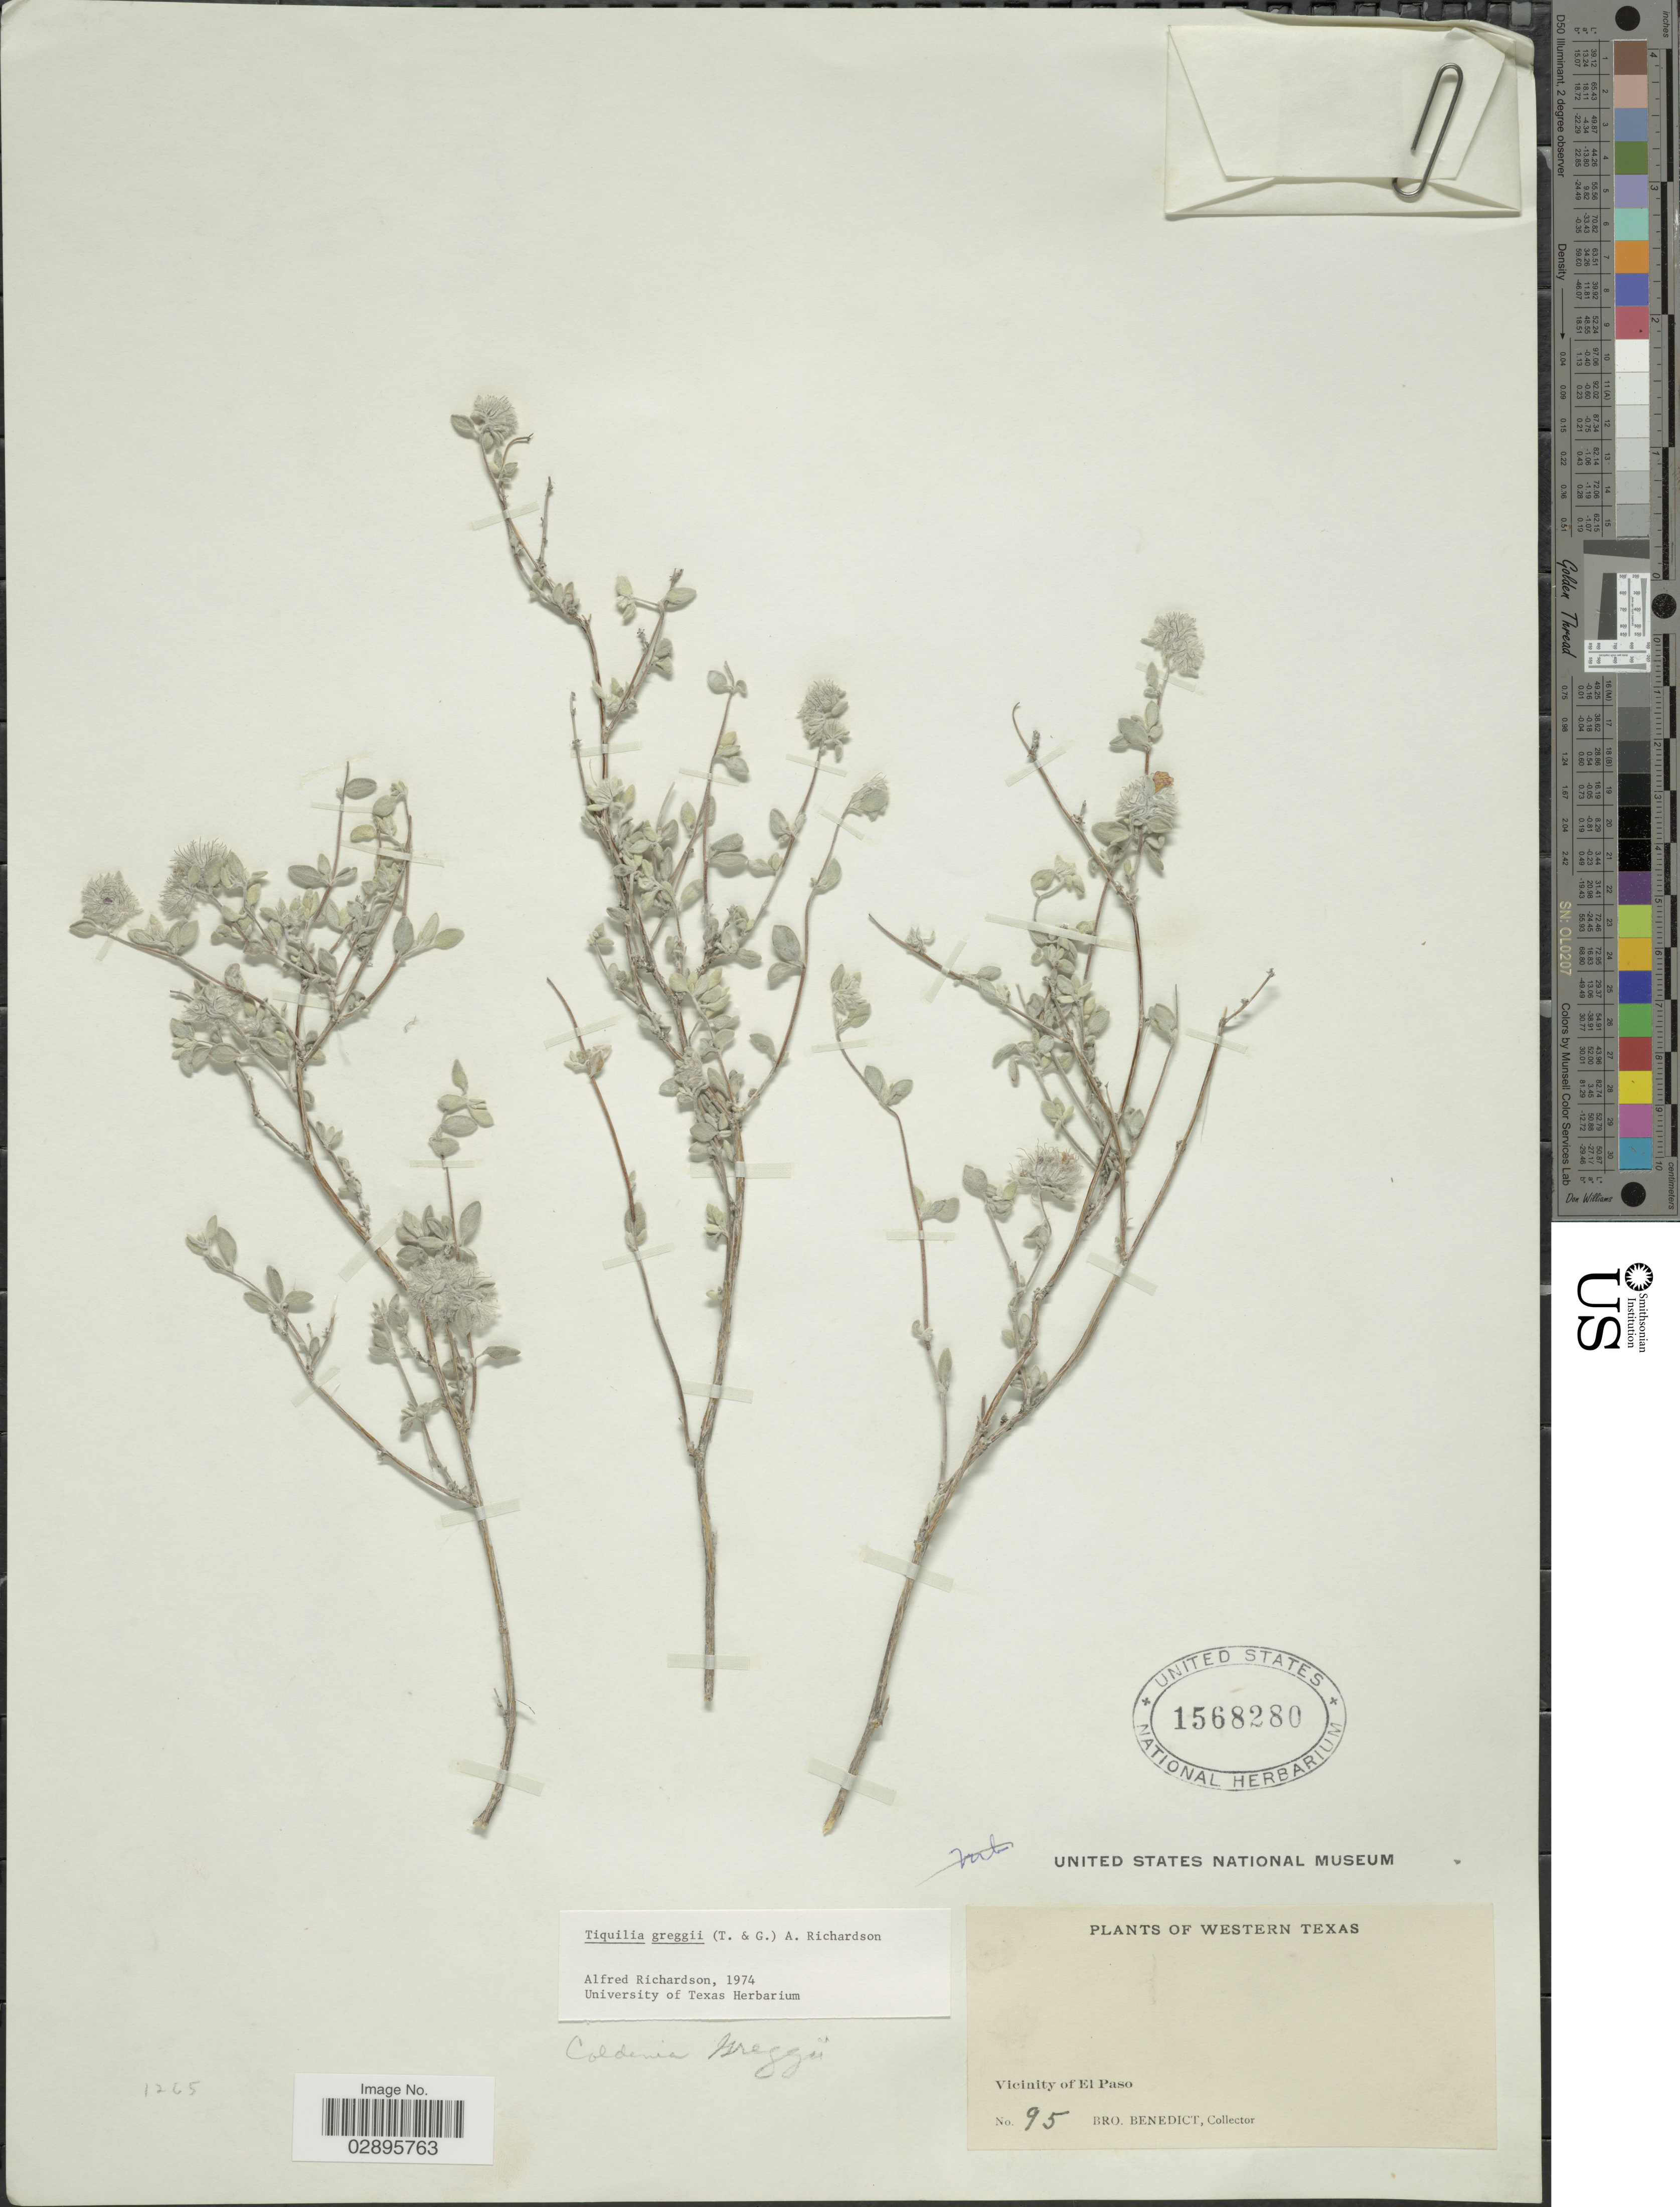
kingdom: Plantae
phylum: Tracheophyta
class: Magnoliopsida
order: Boraginales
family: Ehretiaceae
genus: Tiquilia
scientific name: Tiquilia greggii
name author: (Torr.) A.T. Richardson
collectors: Bro. Benedict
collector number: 95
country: United States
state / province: Texas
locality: Western Texas. Vicinity of El Paso.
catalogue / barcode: US 1568280